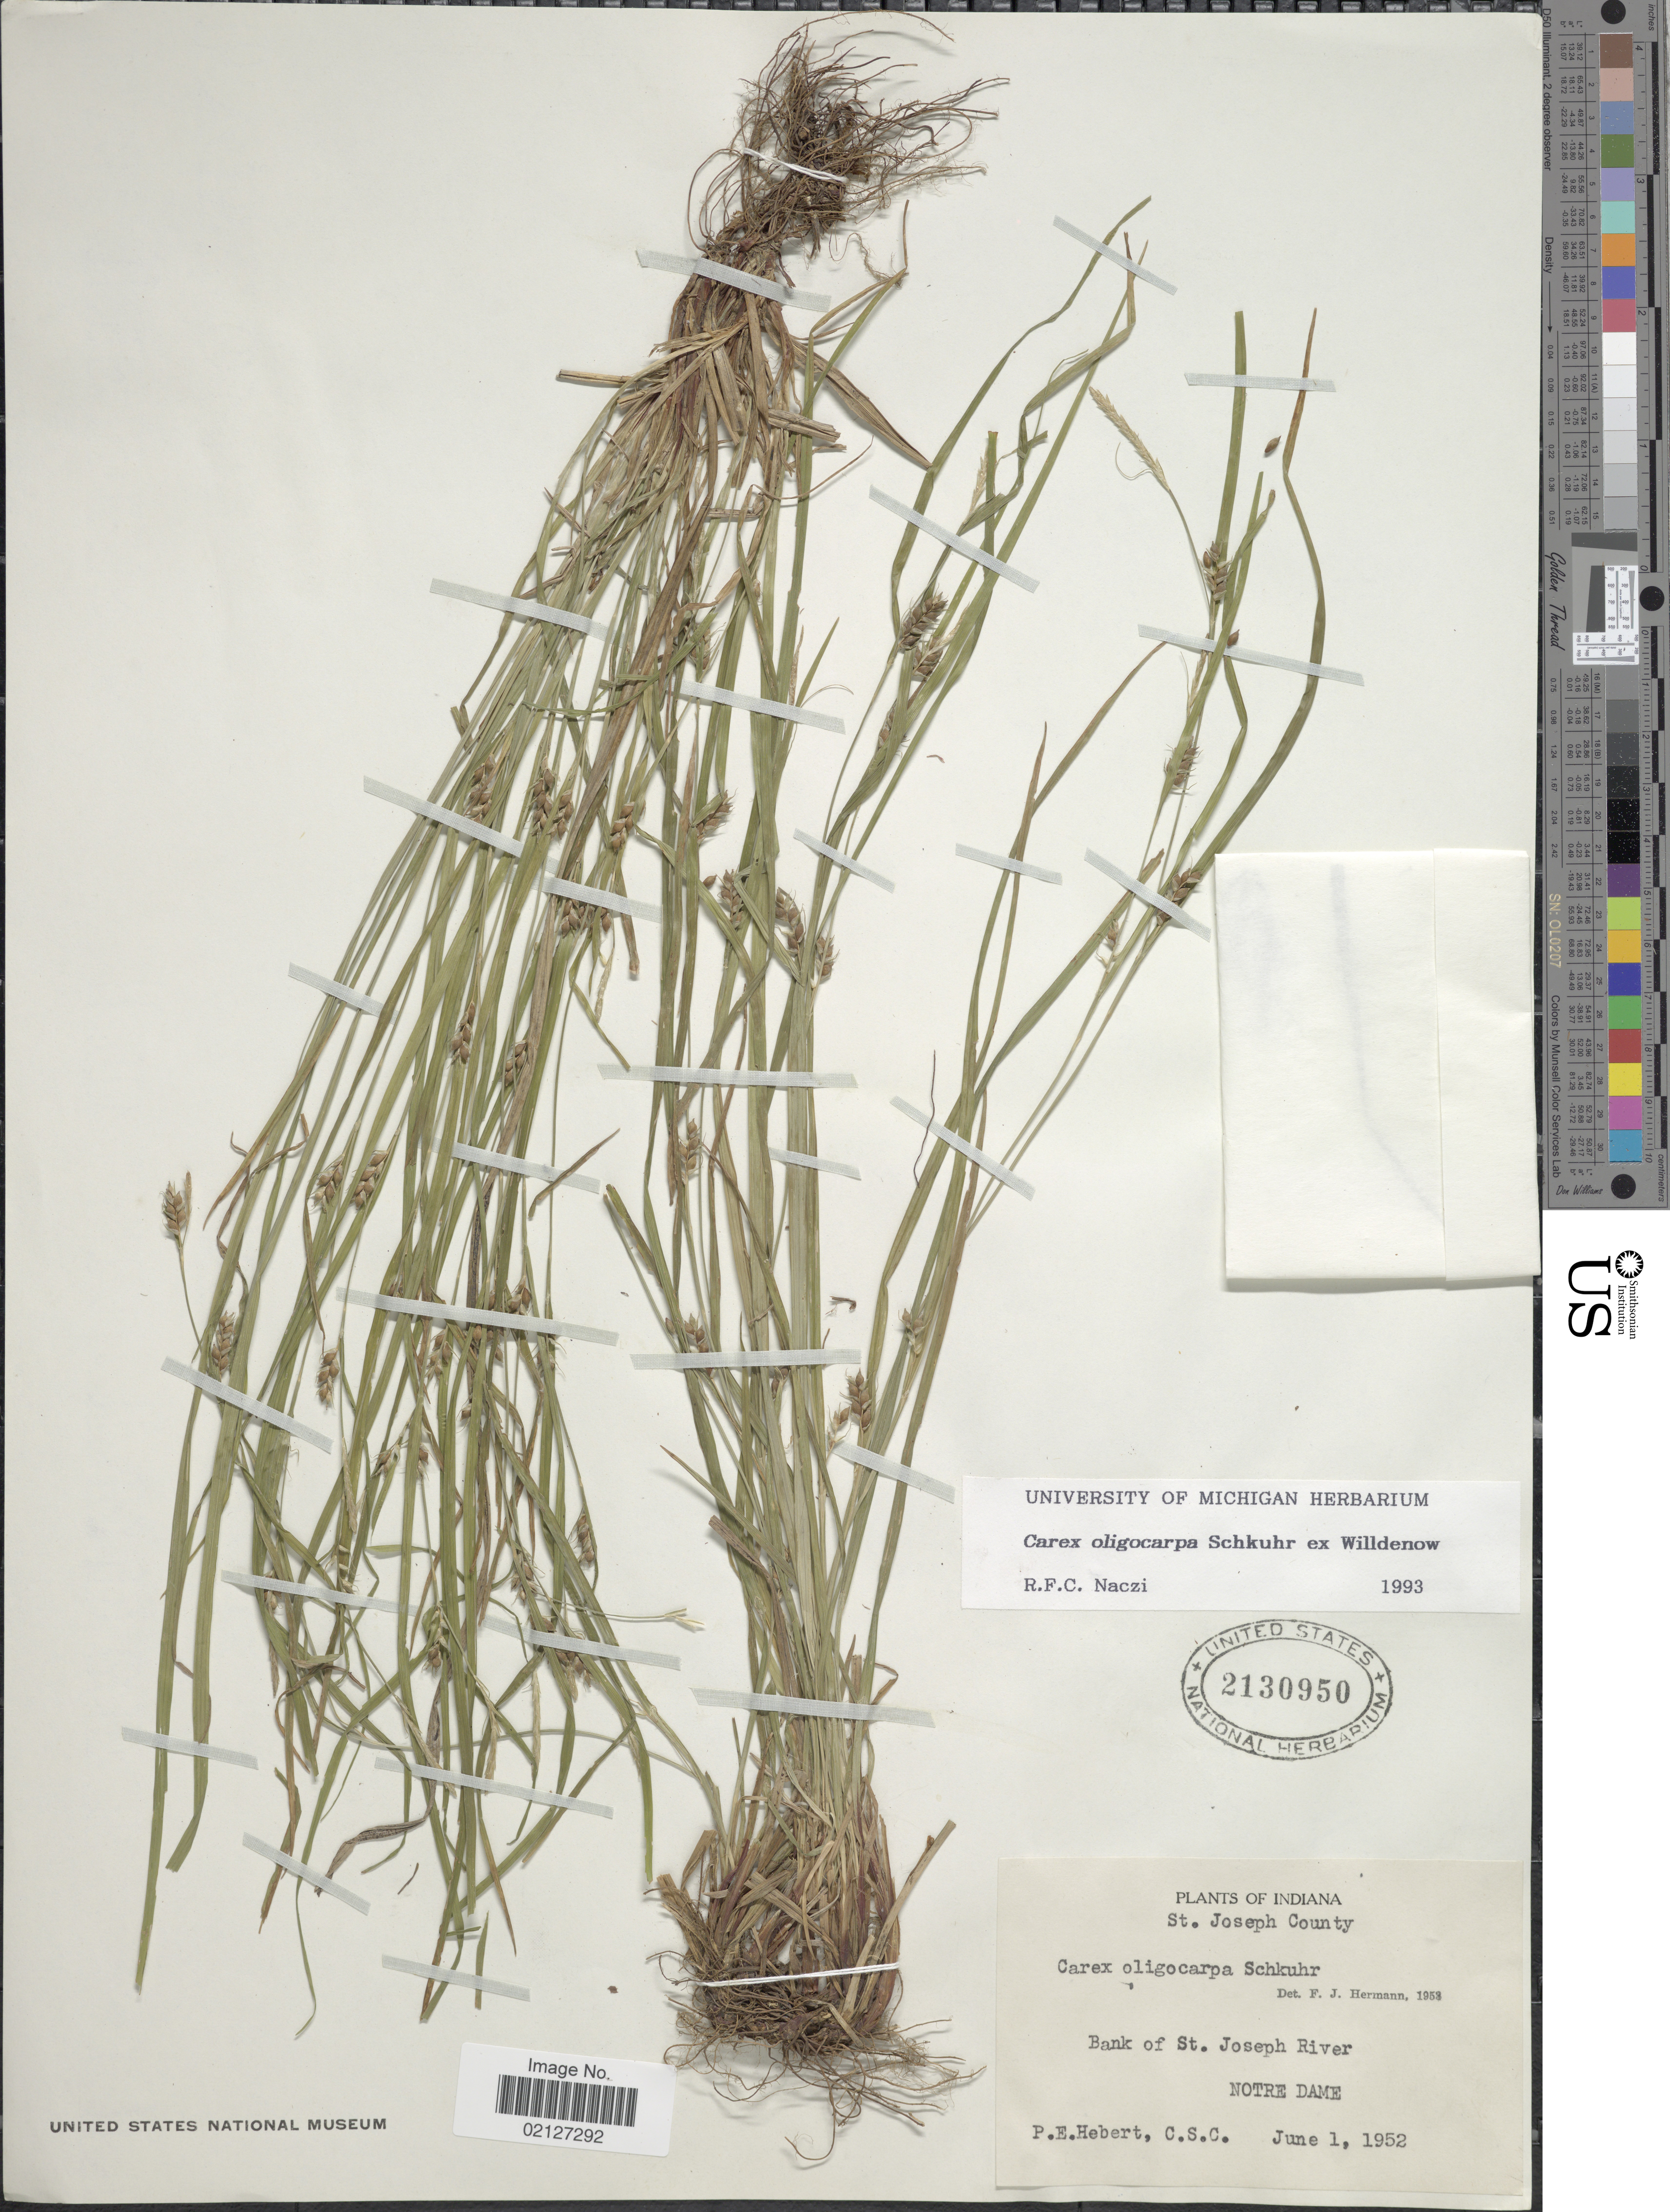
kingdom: Plantae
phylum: Tracheophyta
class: Liliopsida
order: Poales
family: Cyperaceae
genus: Carex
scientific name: Carex oligocarpa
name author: Willd.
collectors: P. Hebert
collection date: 1952-06-01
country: United States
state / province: Indiana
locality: St. Joesph River, Notre Dame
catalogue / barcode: US 2130950